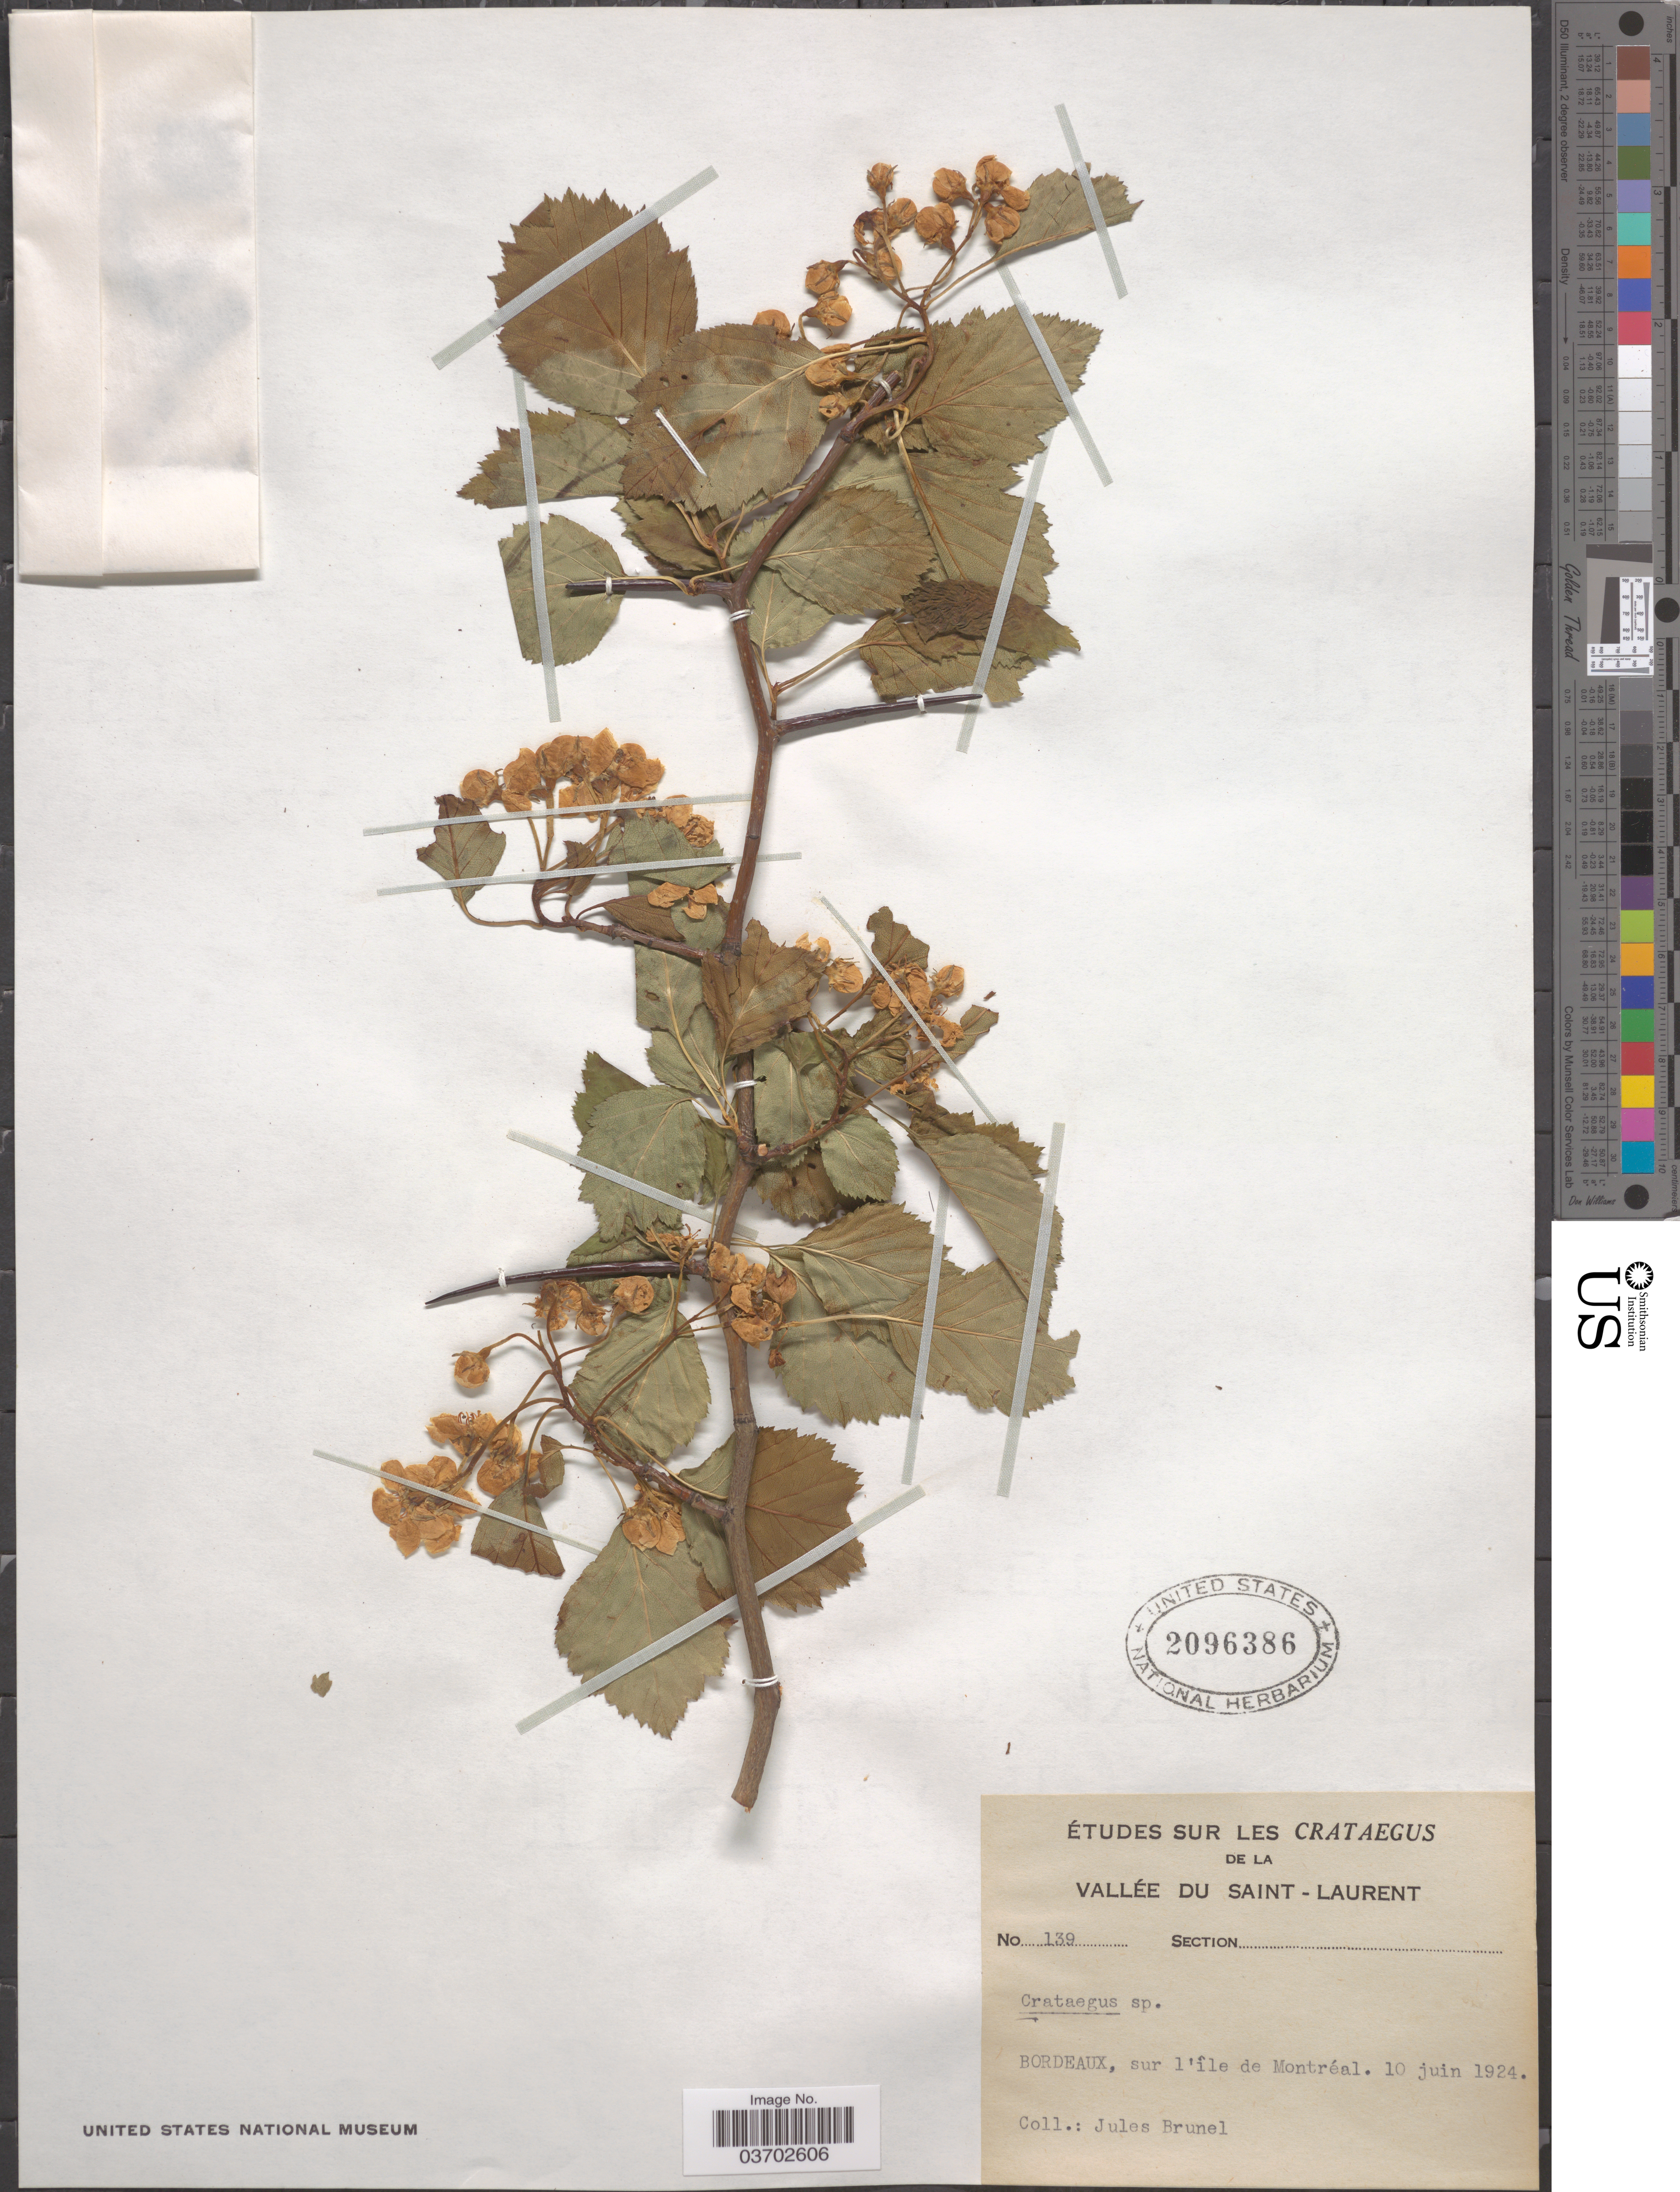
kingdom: Plantae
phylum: Tracheophyta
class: Magnoliopsida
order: Rosales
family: Rosaceae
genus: Crataegus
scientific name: Crataegus sp.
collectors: J. Brunel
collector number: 139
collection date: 1924-06-10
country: Canada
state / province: Quebec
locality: Vallée du Saint-Laurent. Bordeaux, sur l'île de Montréal.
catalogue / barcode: US 2096386